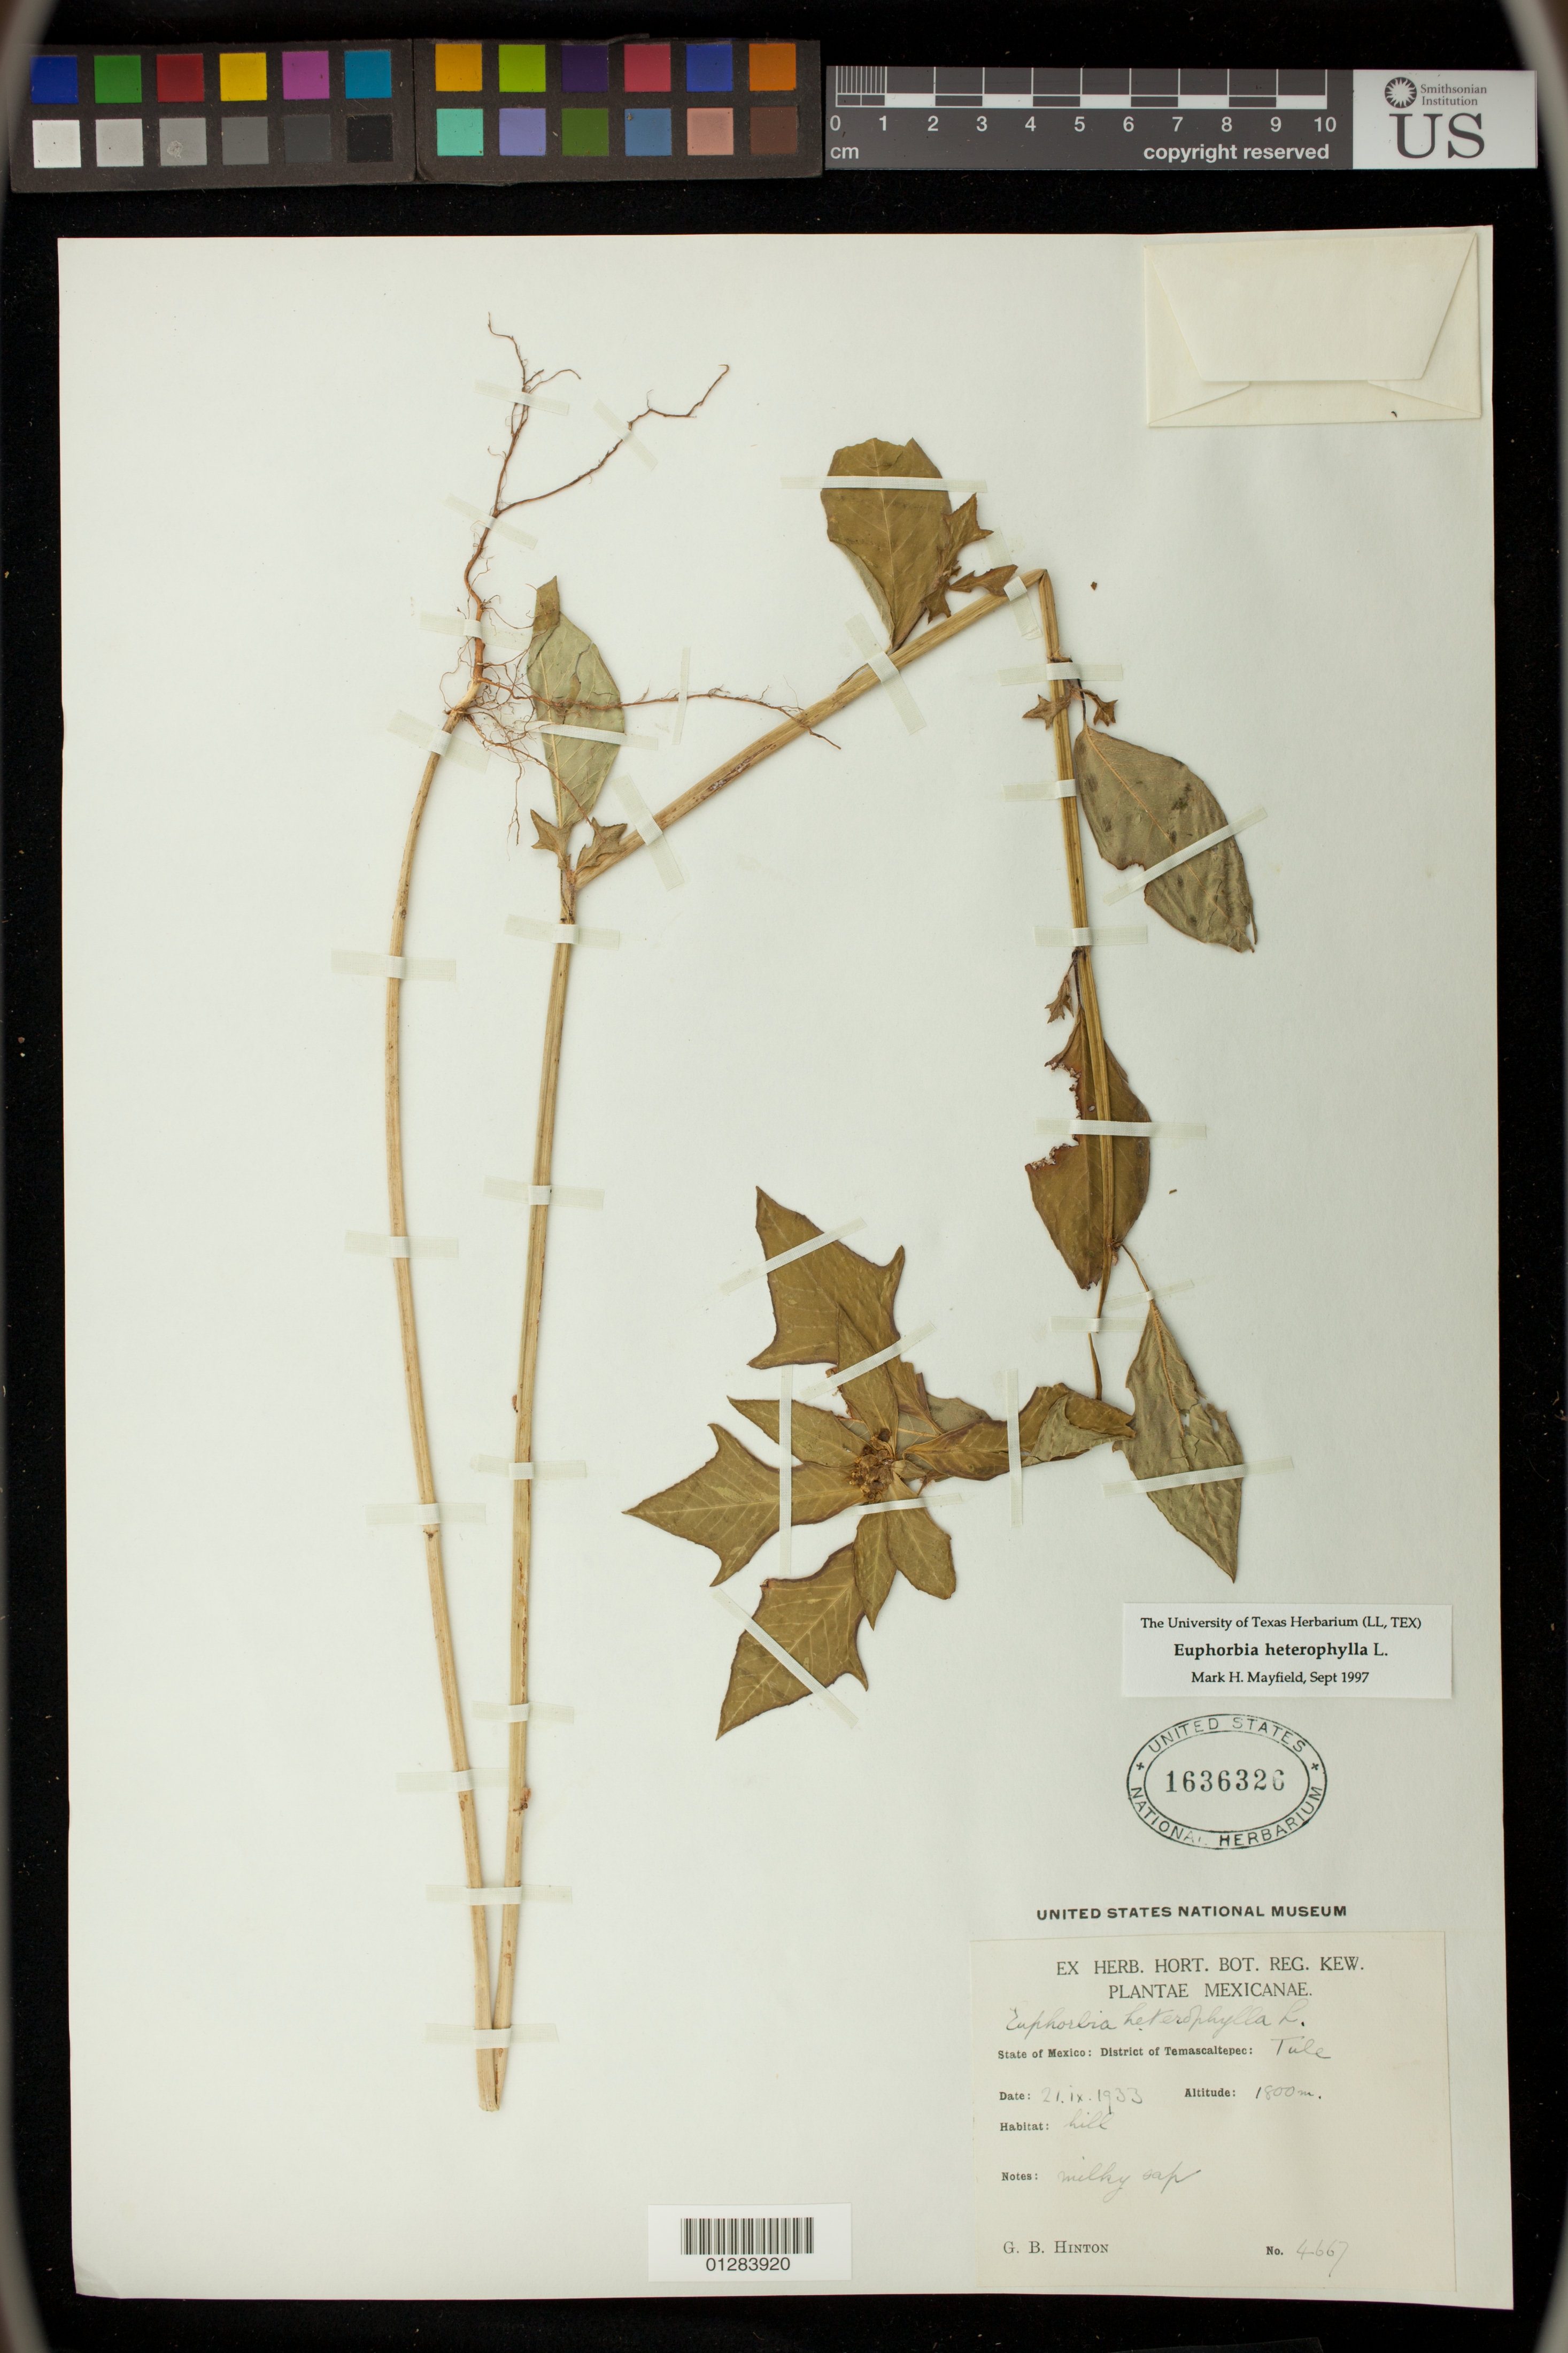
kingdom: Plantae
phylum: Tracheophyta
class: Magnoliopsida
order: Malpighiales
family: Euphorbiaceae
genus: Euphorbia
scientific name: Euphorbia heterophylla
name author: L.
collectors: G. B. Hinton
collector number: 4667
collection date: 1933-09-21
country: Mexico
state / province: México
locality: District of Temascaltepec: Tule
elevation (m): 1800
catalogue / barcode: US 1636326